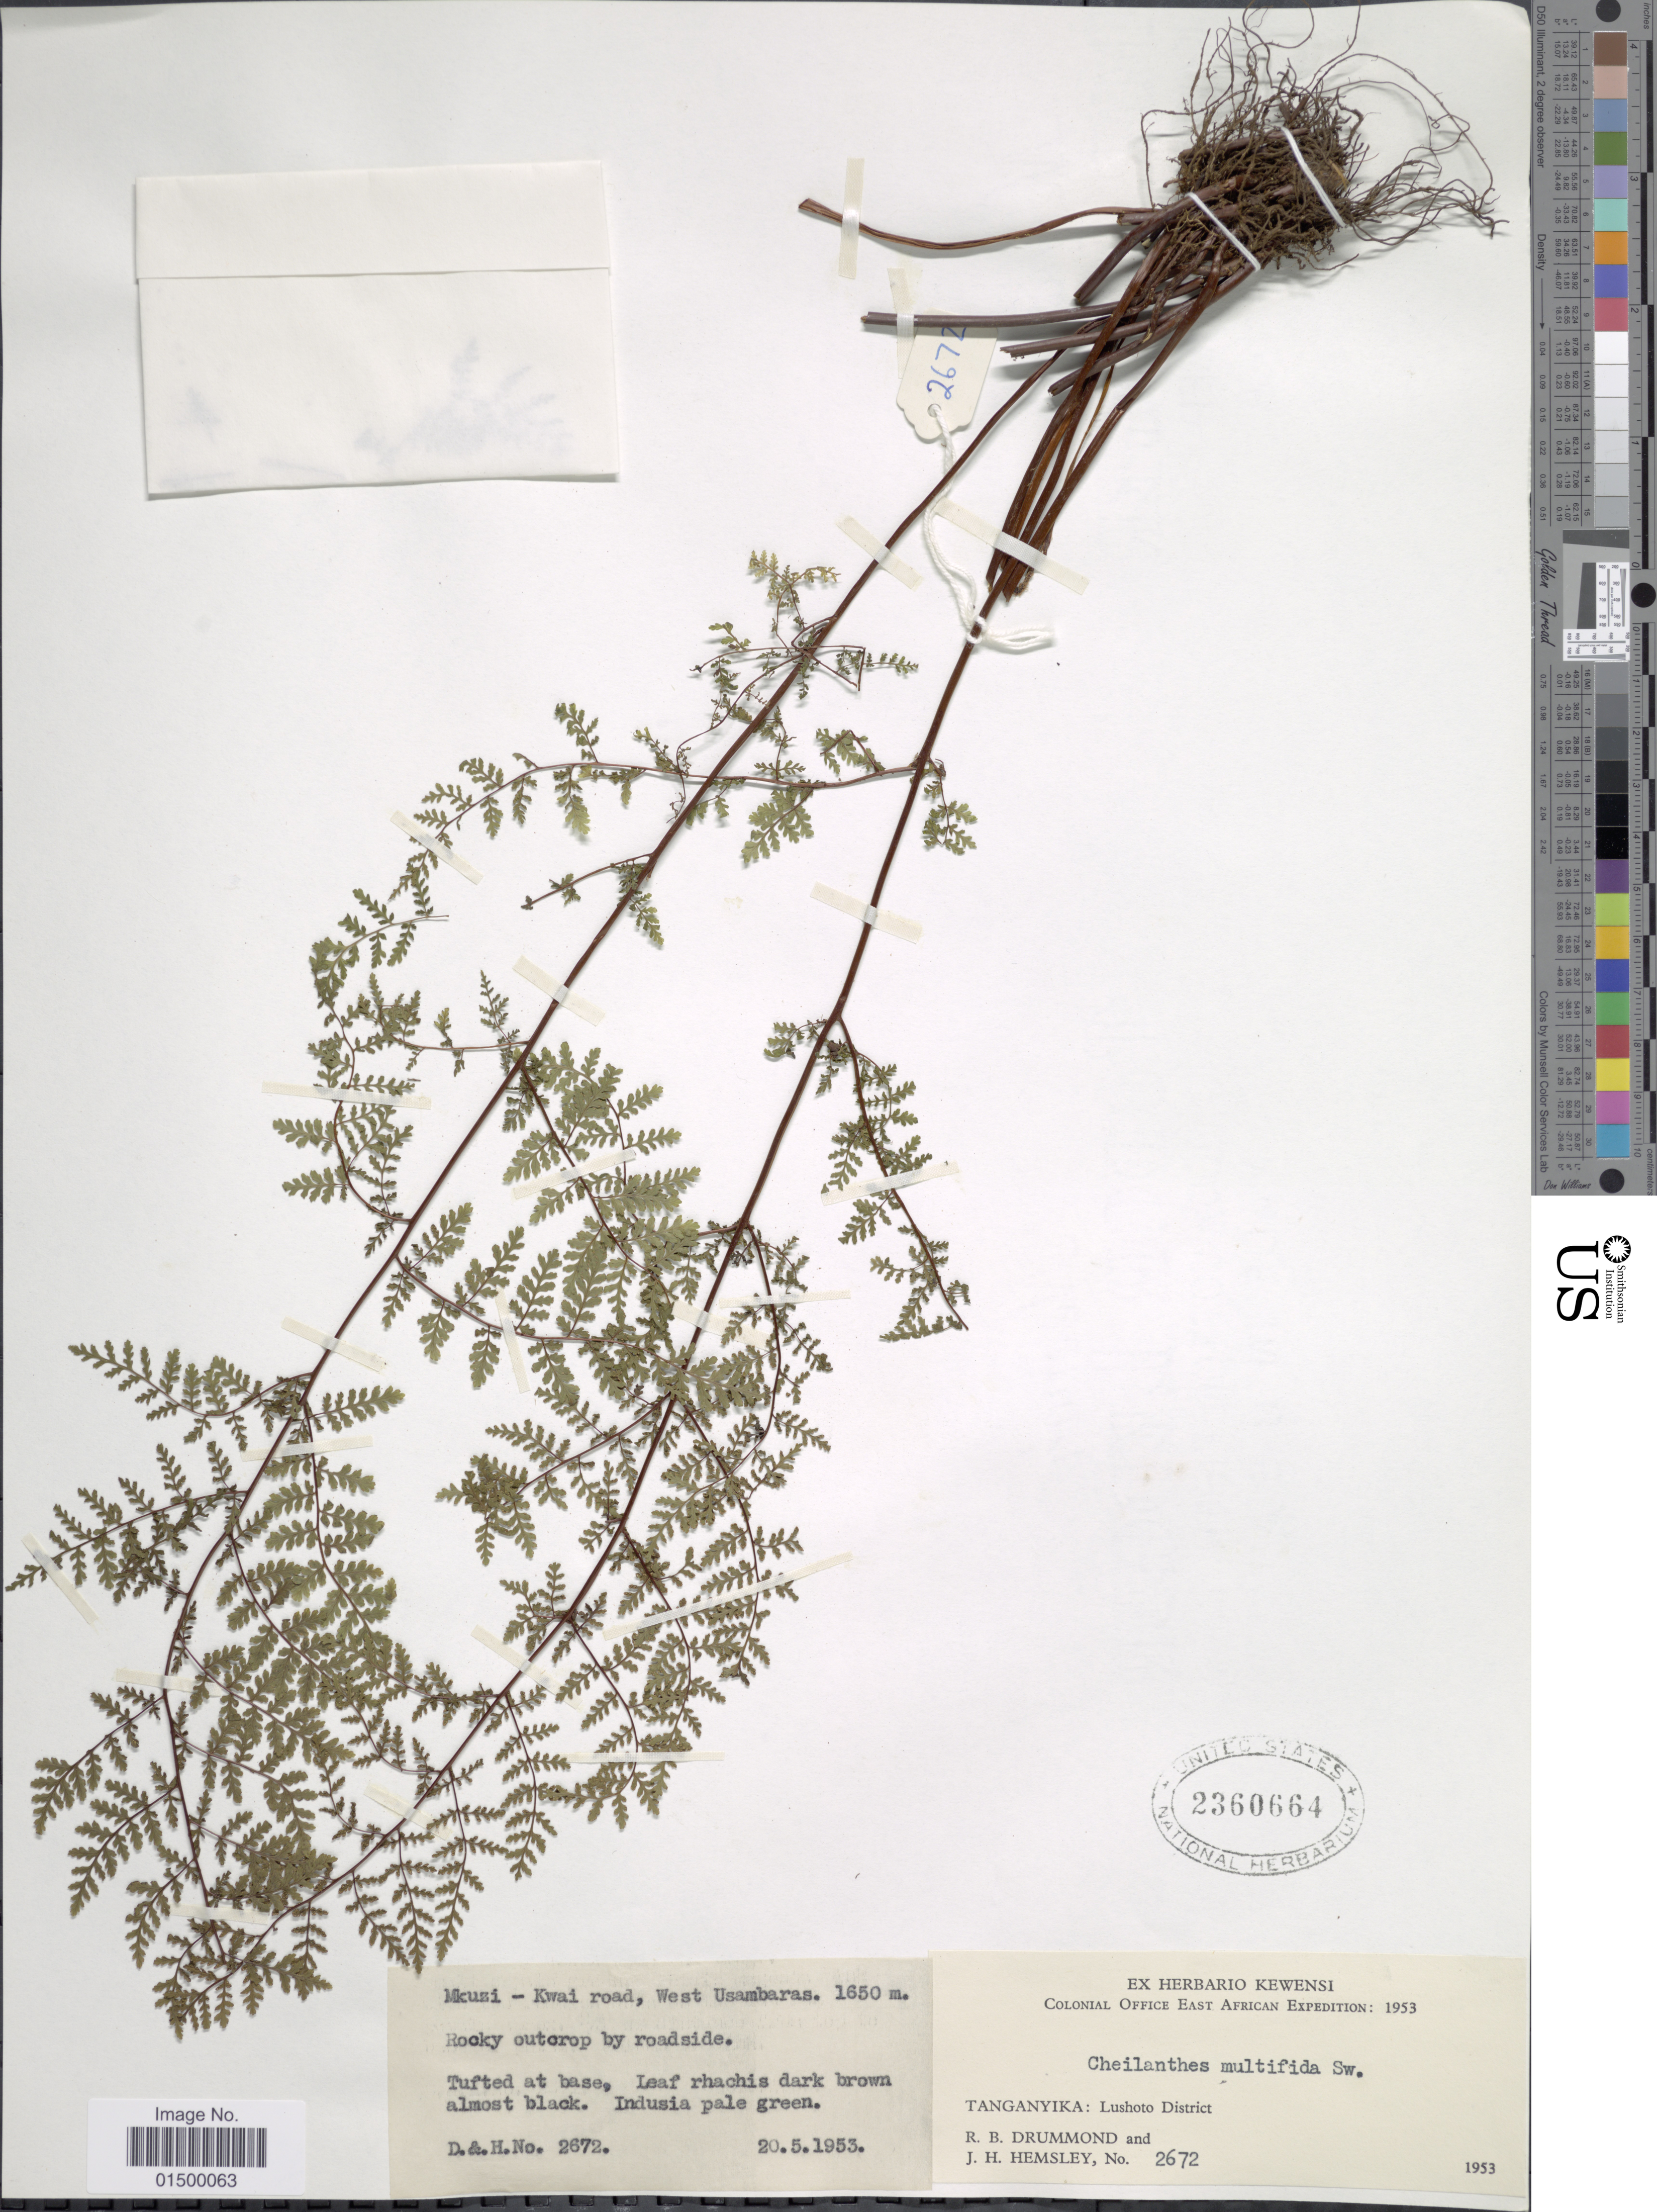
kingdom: Plantae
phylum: Tracheophyta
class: Polypodiopsida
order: Polypodiales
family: Pteridaceae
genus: Cheilanthes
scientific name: Cheilanthes multifida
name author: Sw.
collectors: R. Drummond & J. H. Hemsley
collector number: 2672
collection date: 1953-05-20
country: Tanzania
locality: Tangayika: Lushoto District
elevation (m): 1650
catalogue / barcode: US 2360664